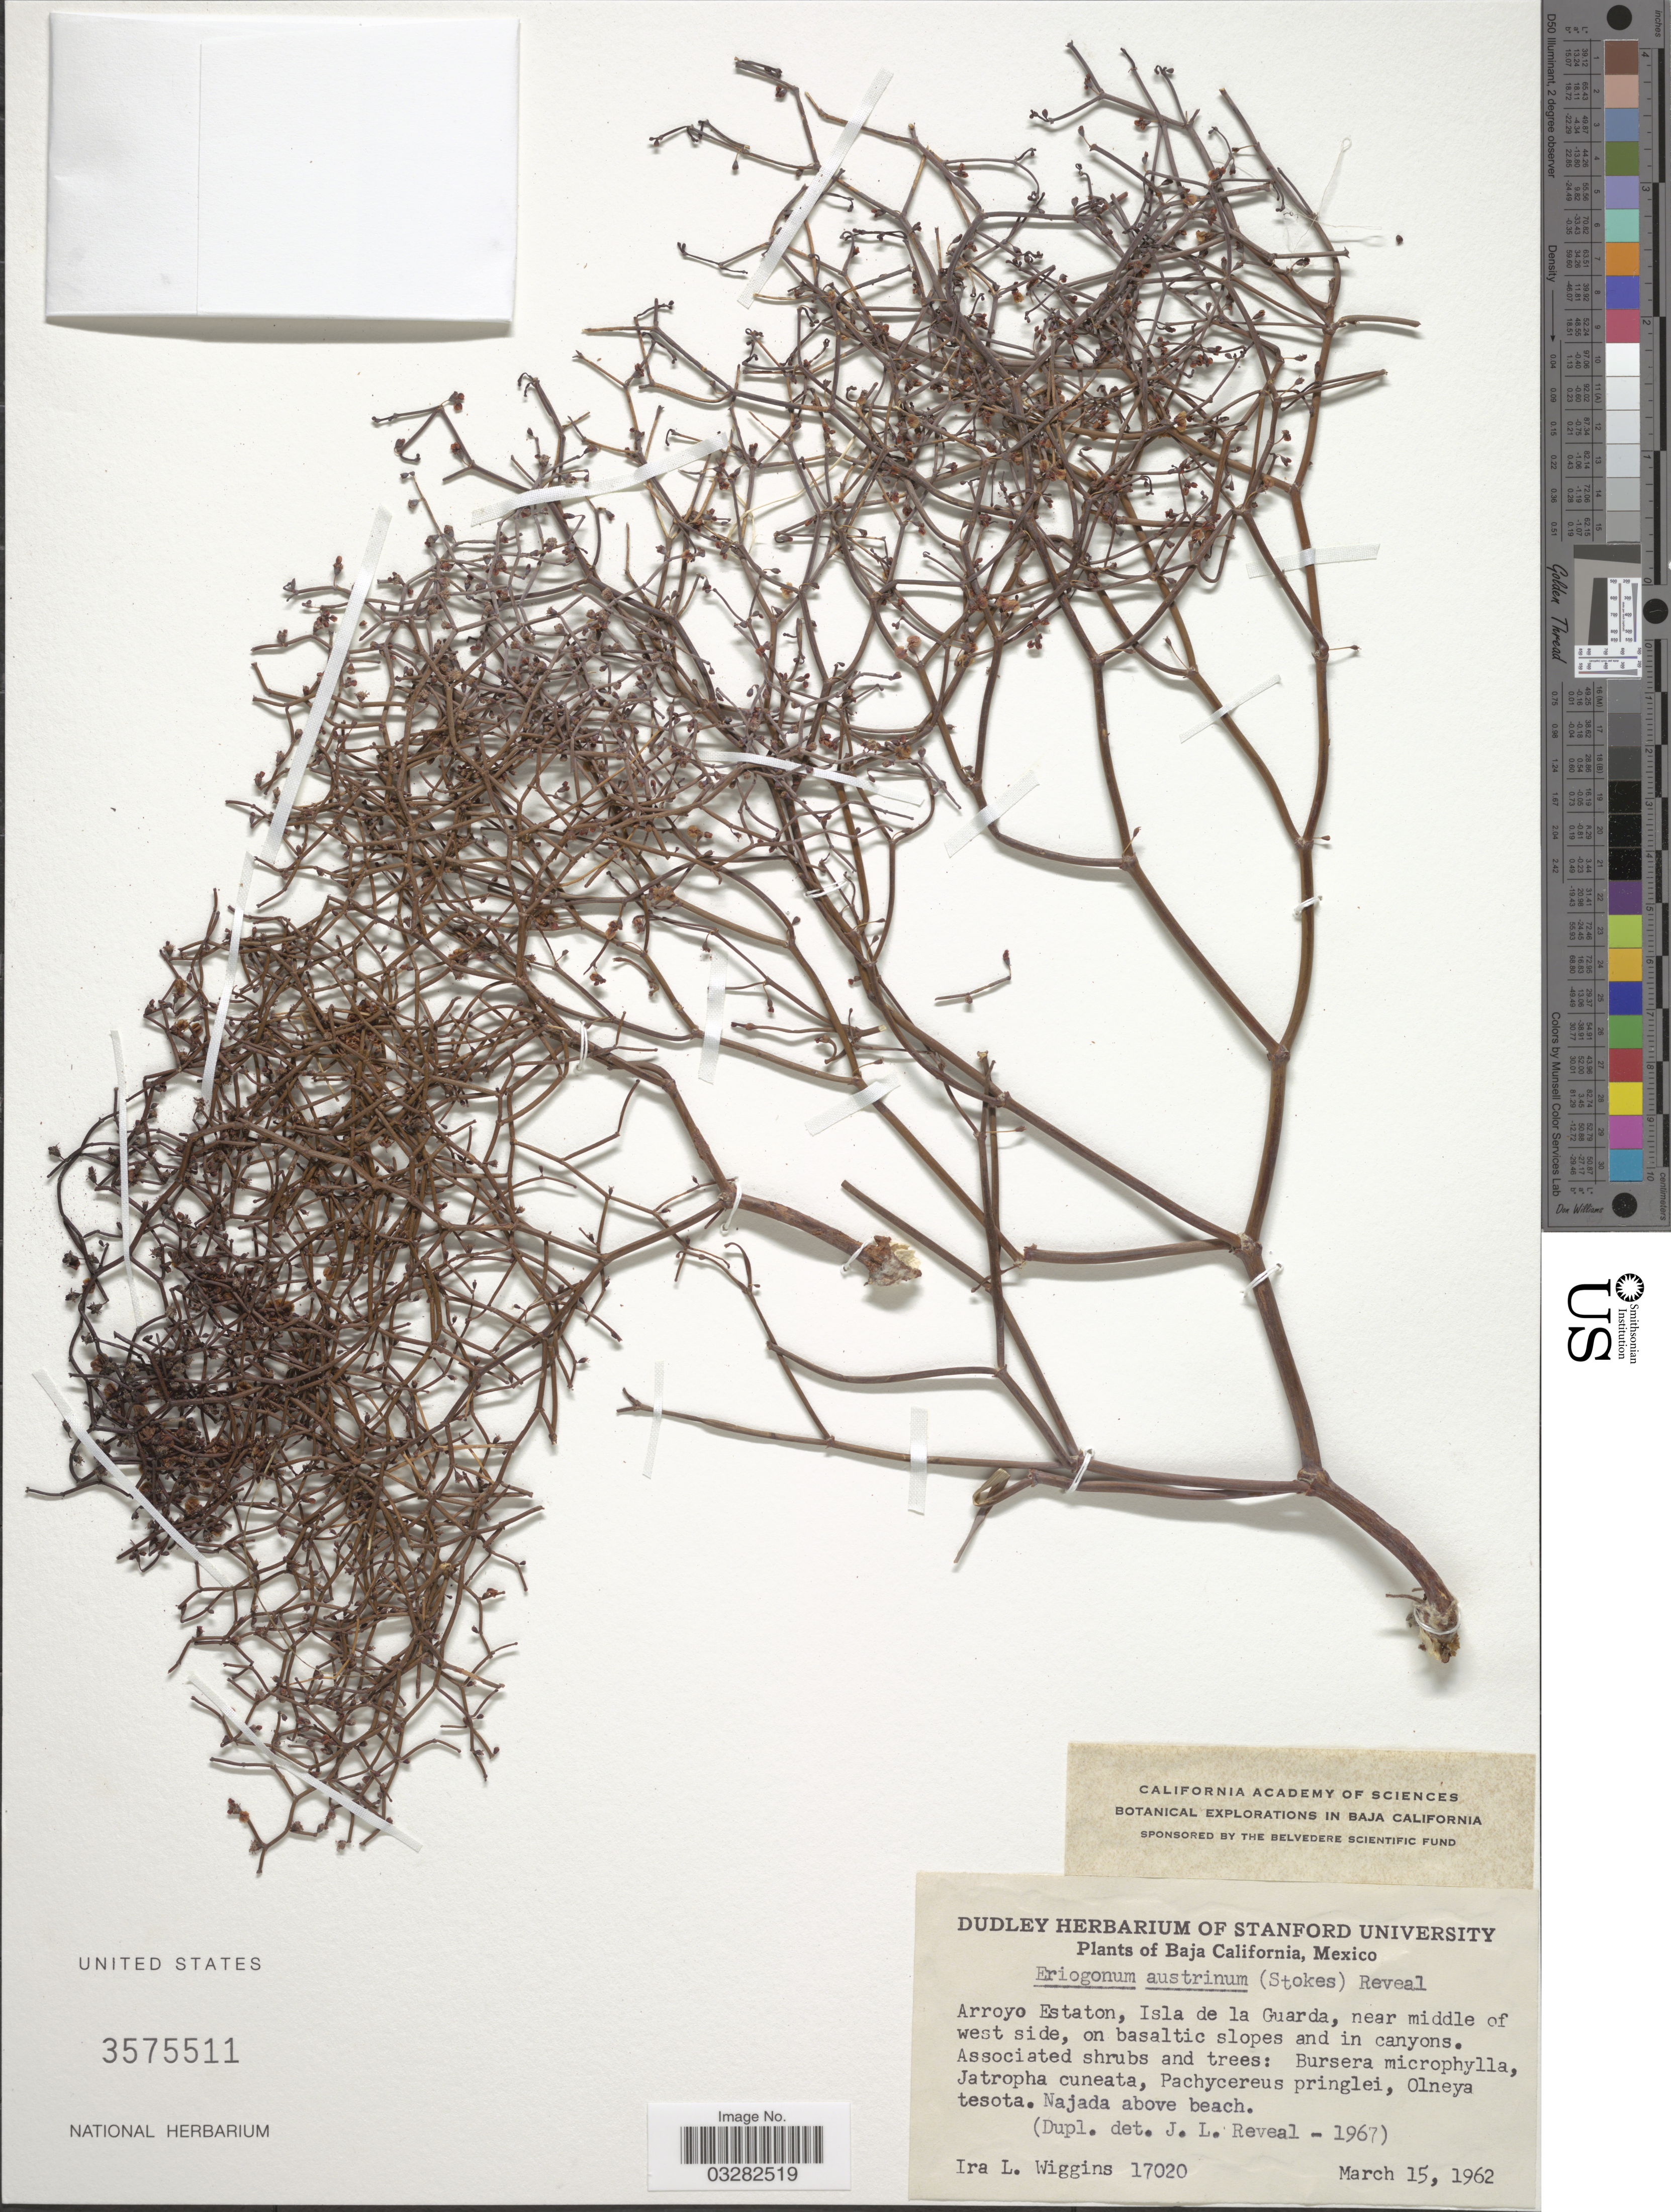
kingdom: Plantae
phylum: Tracheophyta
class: Magnoliopsida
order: Caryophyllales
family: Polygonaceae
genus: Eriogonum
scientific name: Eriogonum austrinum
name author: (S. Stokes) Reveal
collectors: I. L. Wiggins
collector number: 17020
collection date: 1962-03-15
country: Mexico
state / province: Baja California Norte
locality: Arroyo Estaton, Isla de la Guarda, near middle of west side, on basaltic slopes and in canyons. Najada above beach.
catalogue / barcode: US 3575511